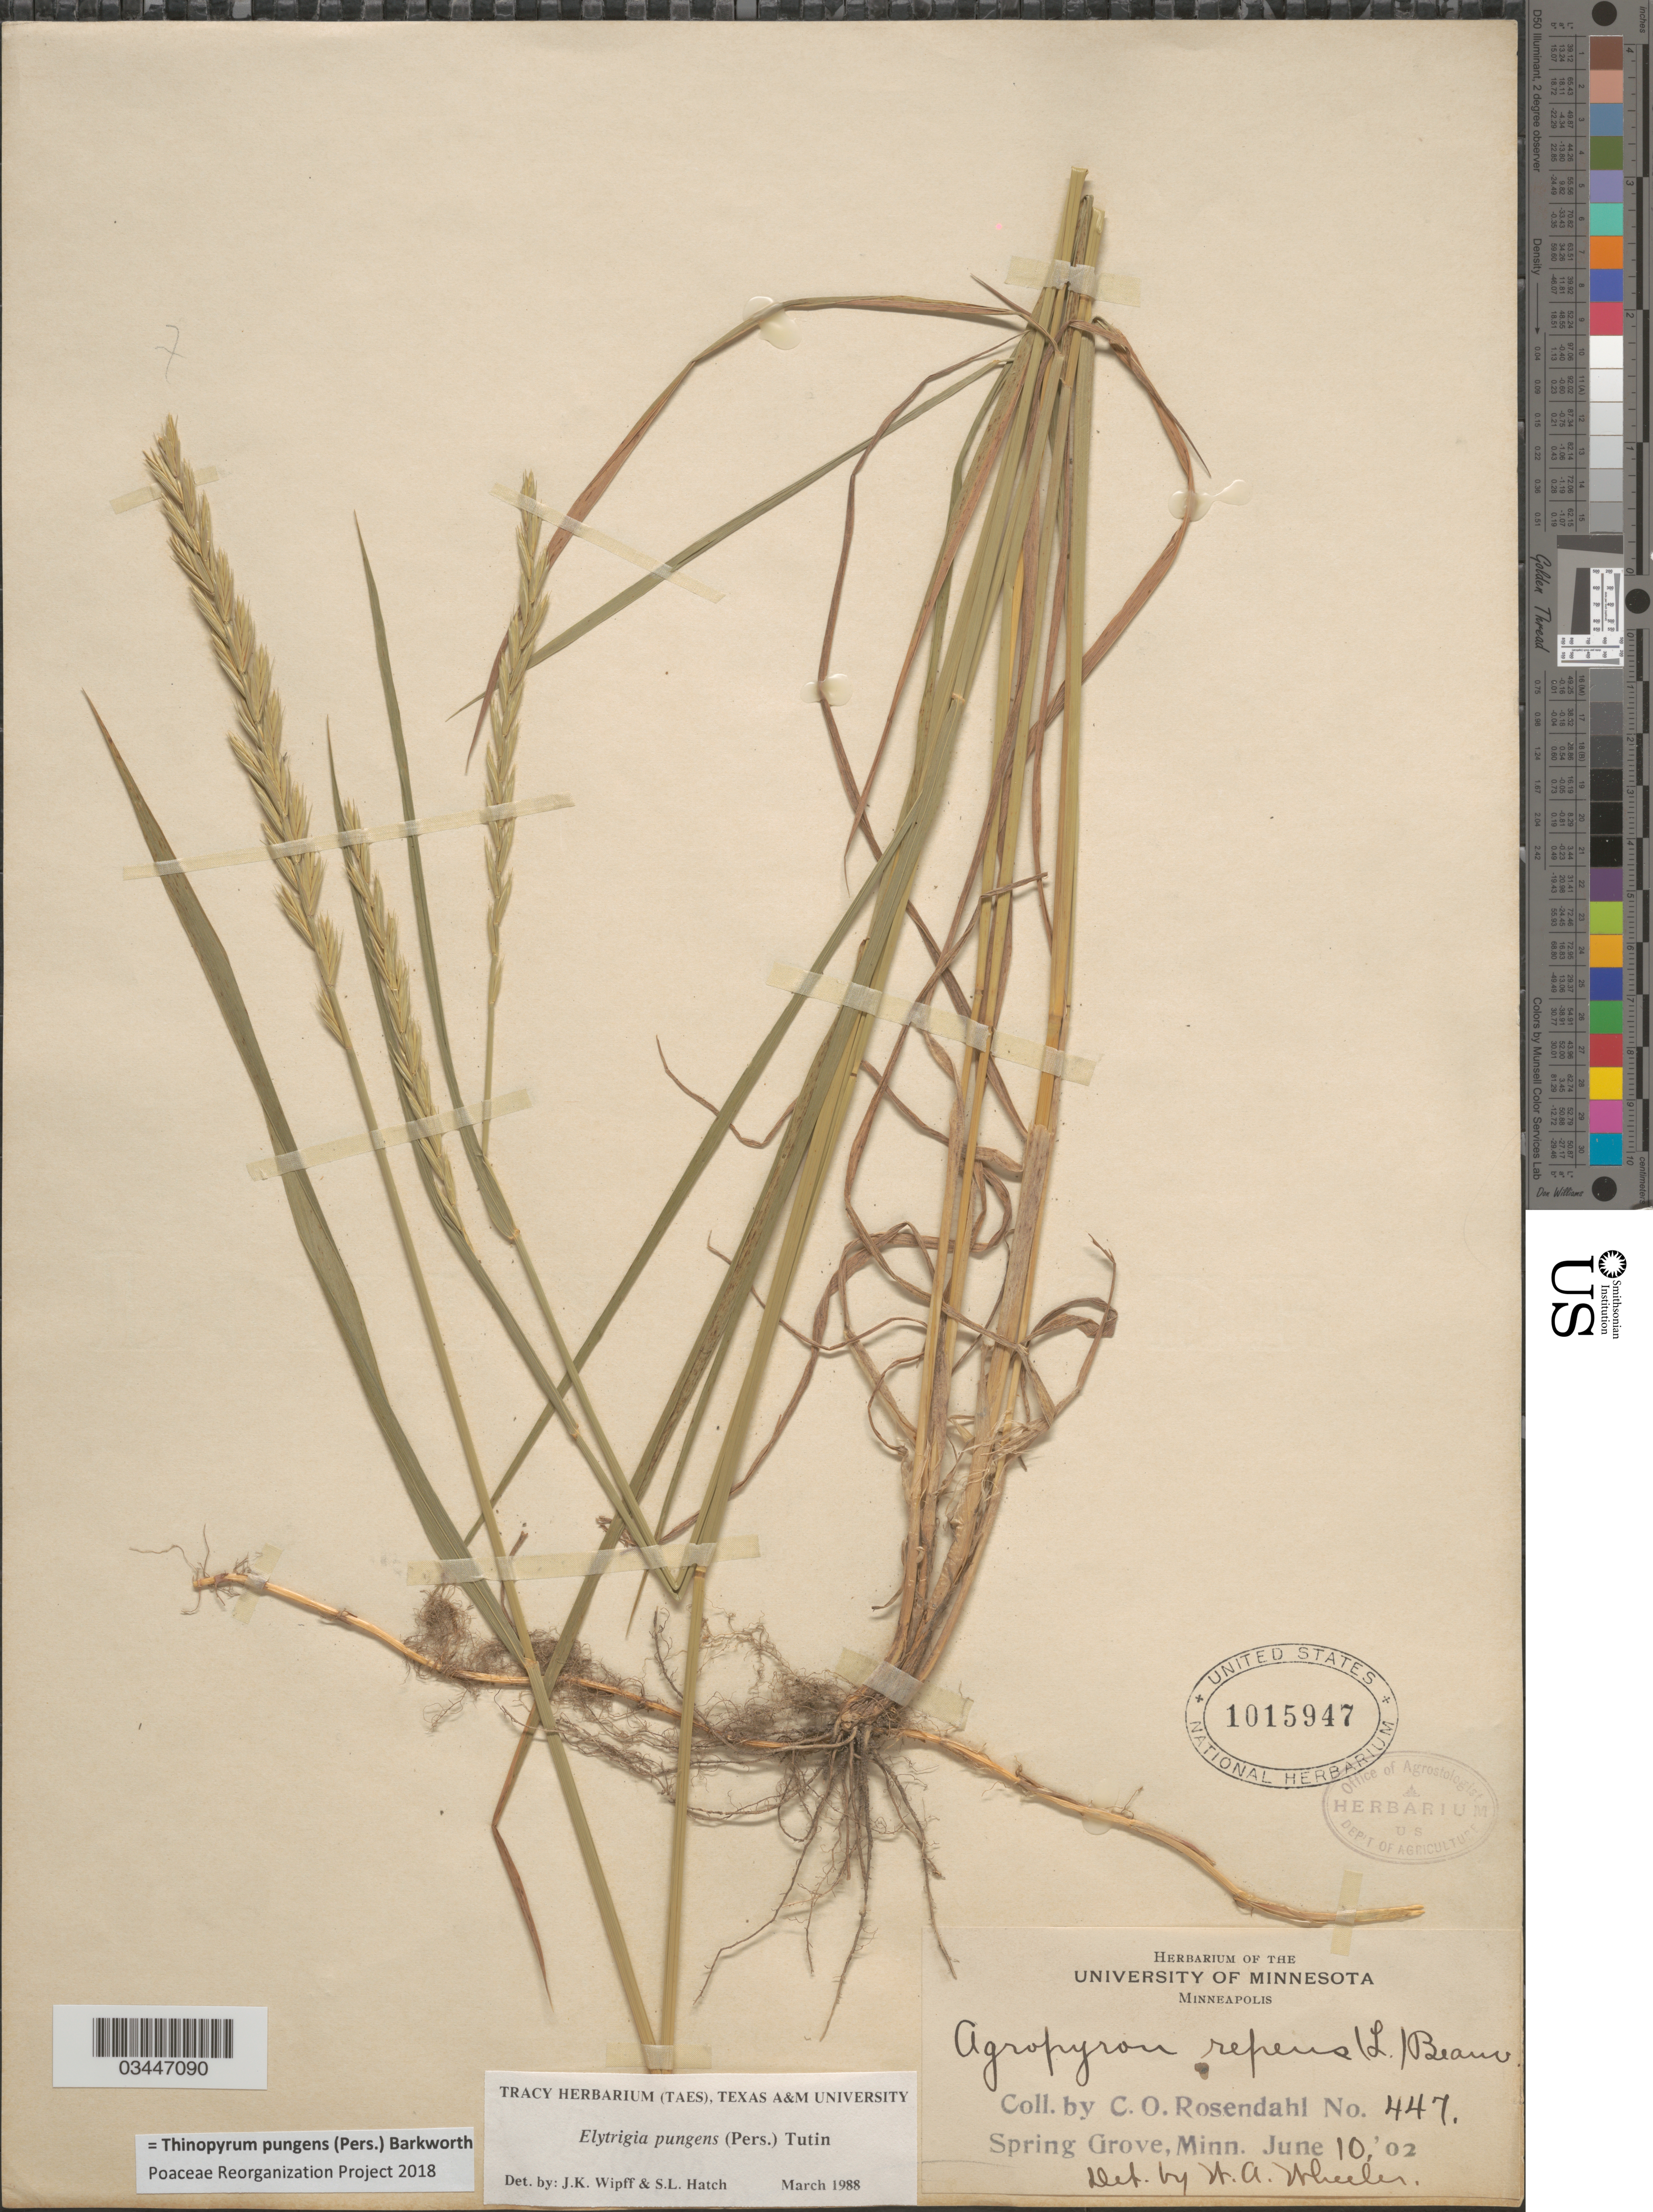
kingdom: Plantae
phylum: Tracheophyta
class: Liliopsida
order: Poales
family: Poaceae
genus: Thinopyrum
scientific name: Thinopyrum pungens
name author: (Pers.) Barkworth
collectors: C. O. Rosendahl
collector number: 447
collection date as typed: Transcribed d/m/y: 10/6/2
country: United States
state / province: Minnesota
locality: Spring Grove.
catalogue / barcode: US 1015947